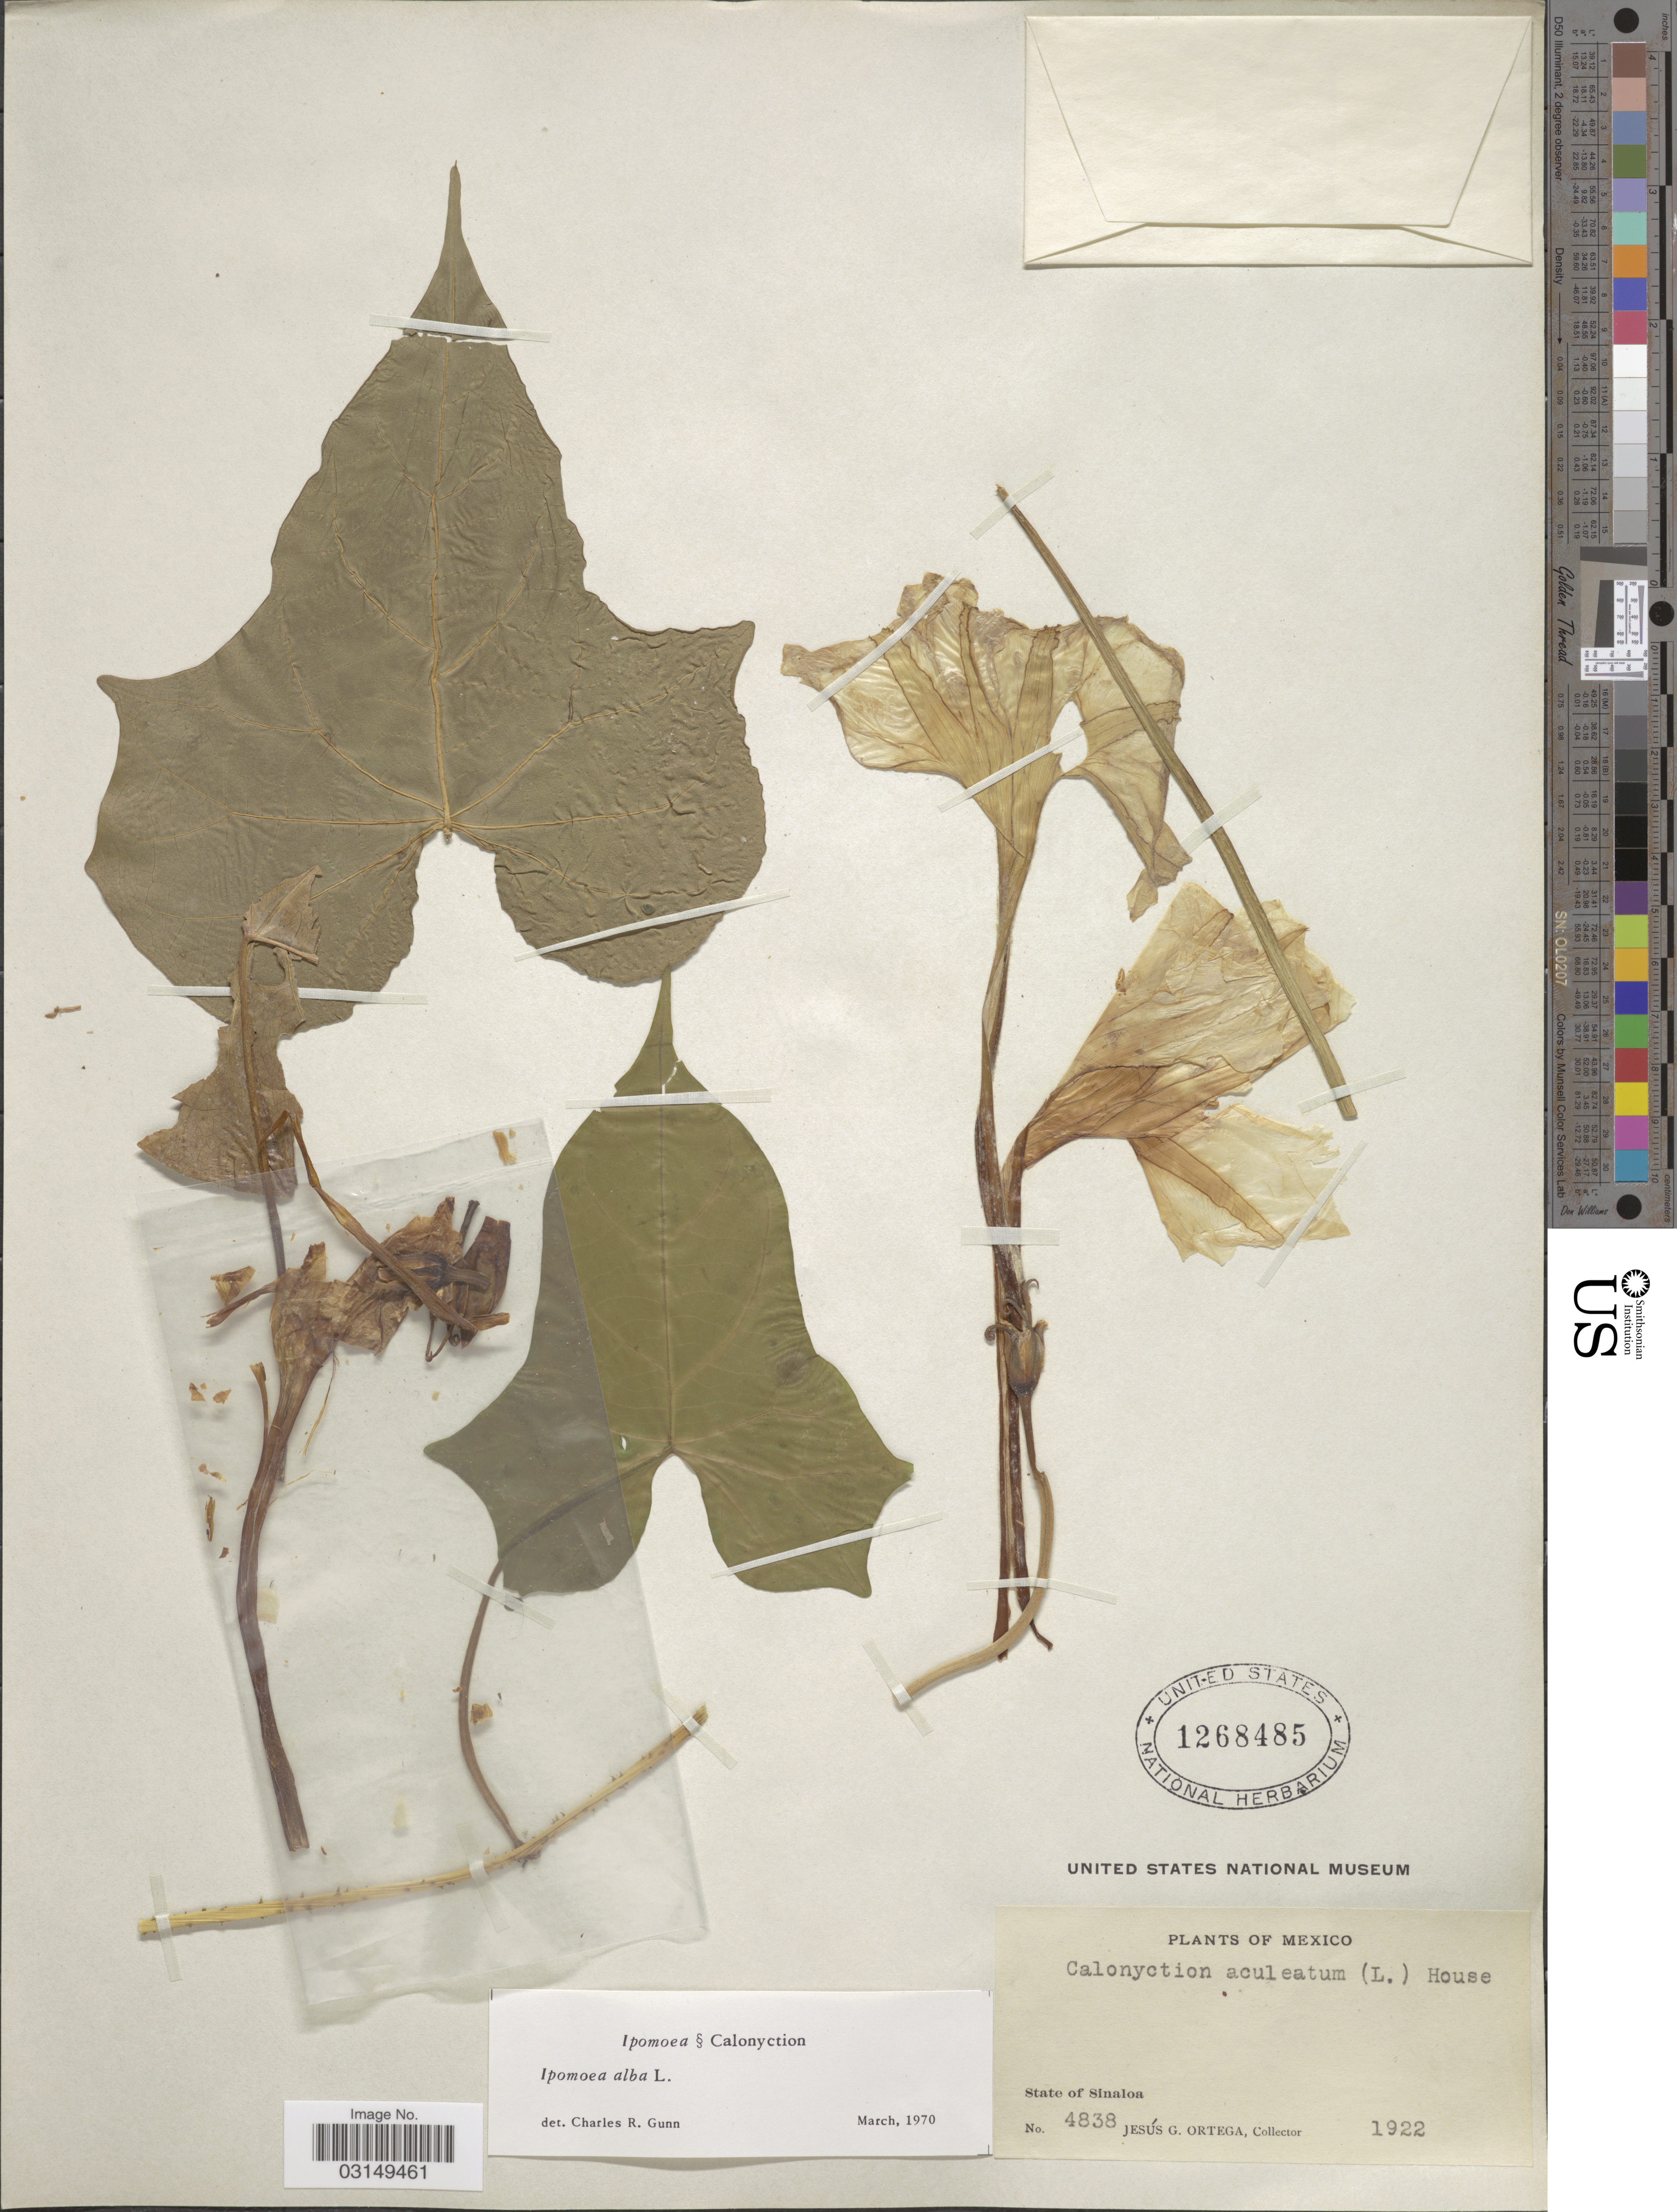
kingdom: Plantae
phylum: Tracheophyta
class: Magnoliopsida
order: Solanales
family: Convolvulaceae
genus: Ipomoea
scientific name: Ipomoea alba L.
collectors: J. Ortega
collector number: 4838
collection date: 1922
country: Mexico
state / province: Sinaloa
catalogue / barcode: US 1268485